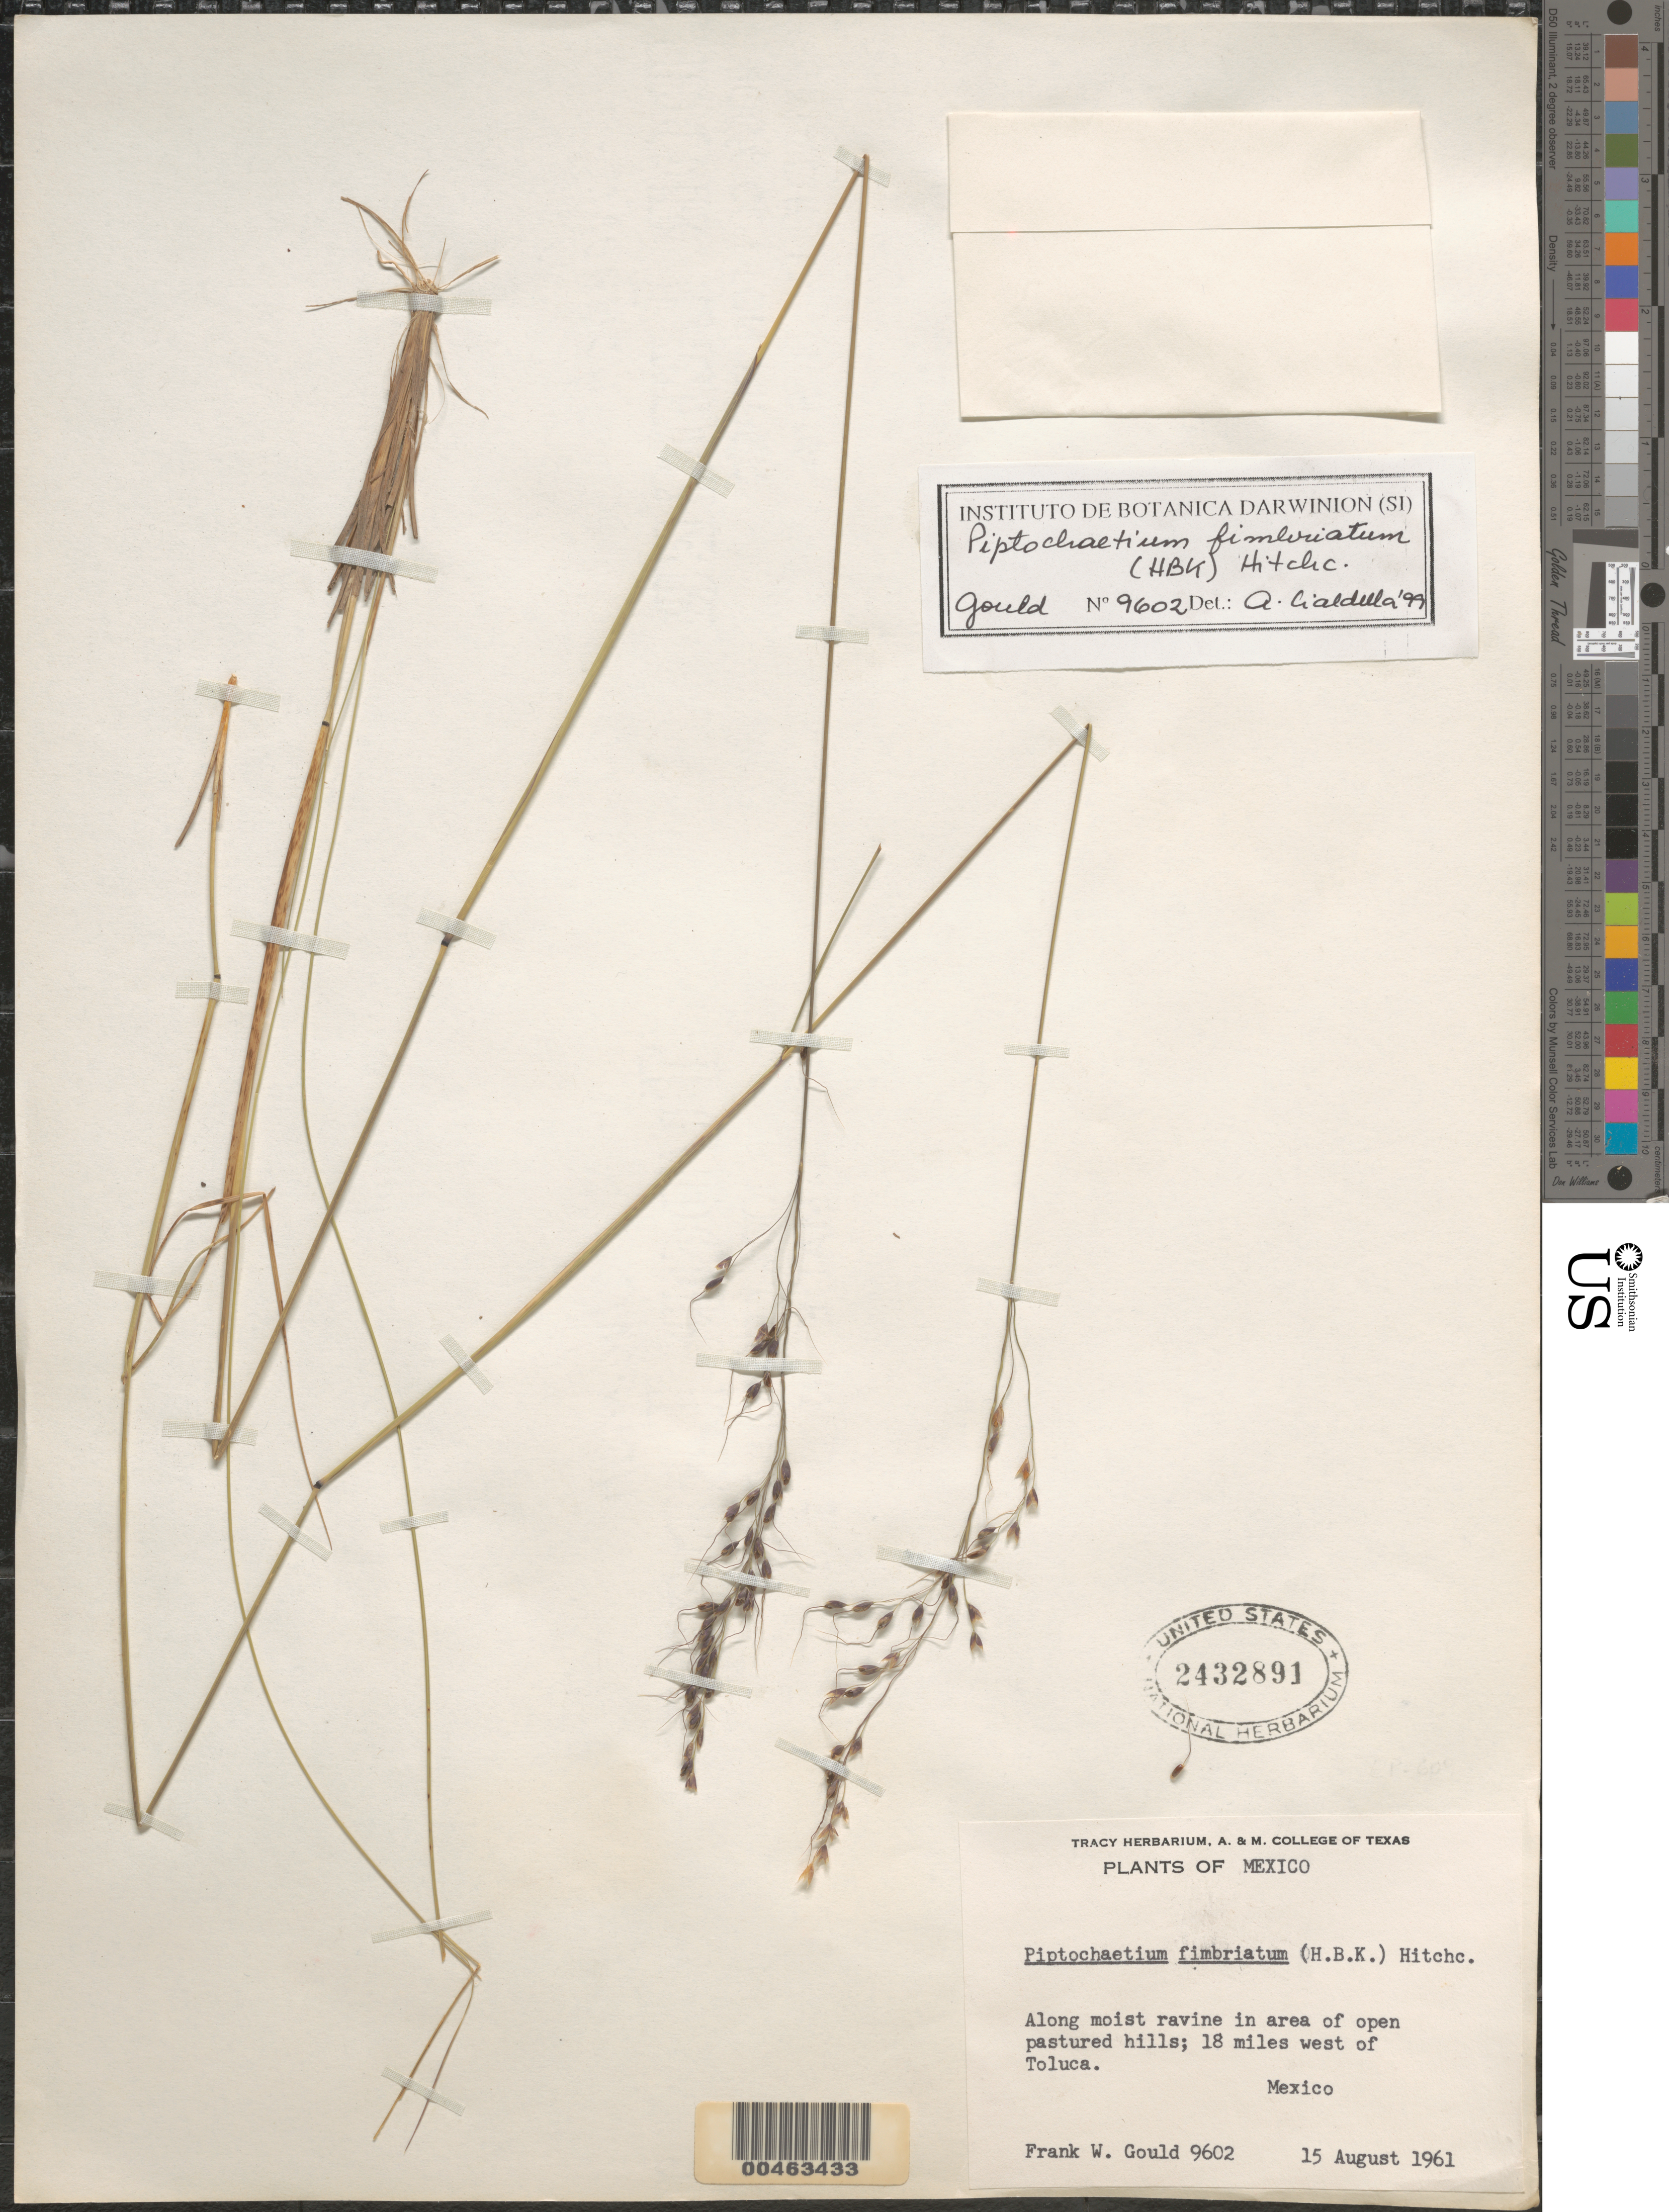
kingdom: Plantae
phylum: Tracheophyta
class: Liliopsida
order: Poales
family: Poaceae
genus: Piptochaetium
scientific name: Piptochaetium fimbriatum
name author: (Kunth) Hitchc.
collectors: F. W. Gould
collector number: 9602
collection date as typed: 15 Aug 1961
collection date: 1961-08-15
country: Mexico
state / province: México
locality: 18 mi W of Toluca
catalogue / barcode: US 2432891